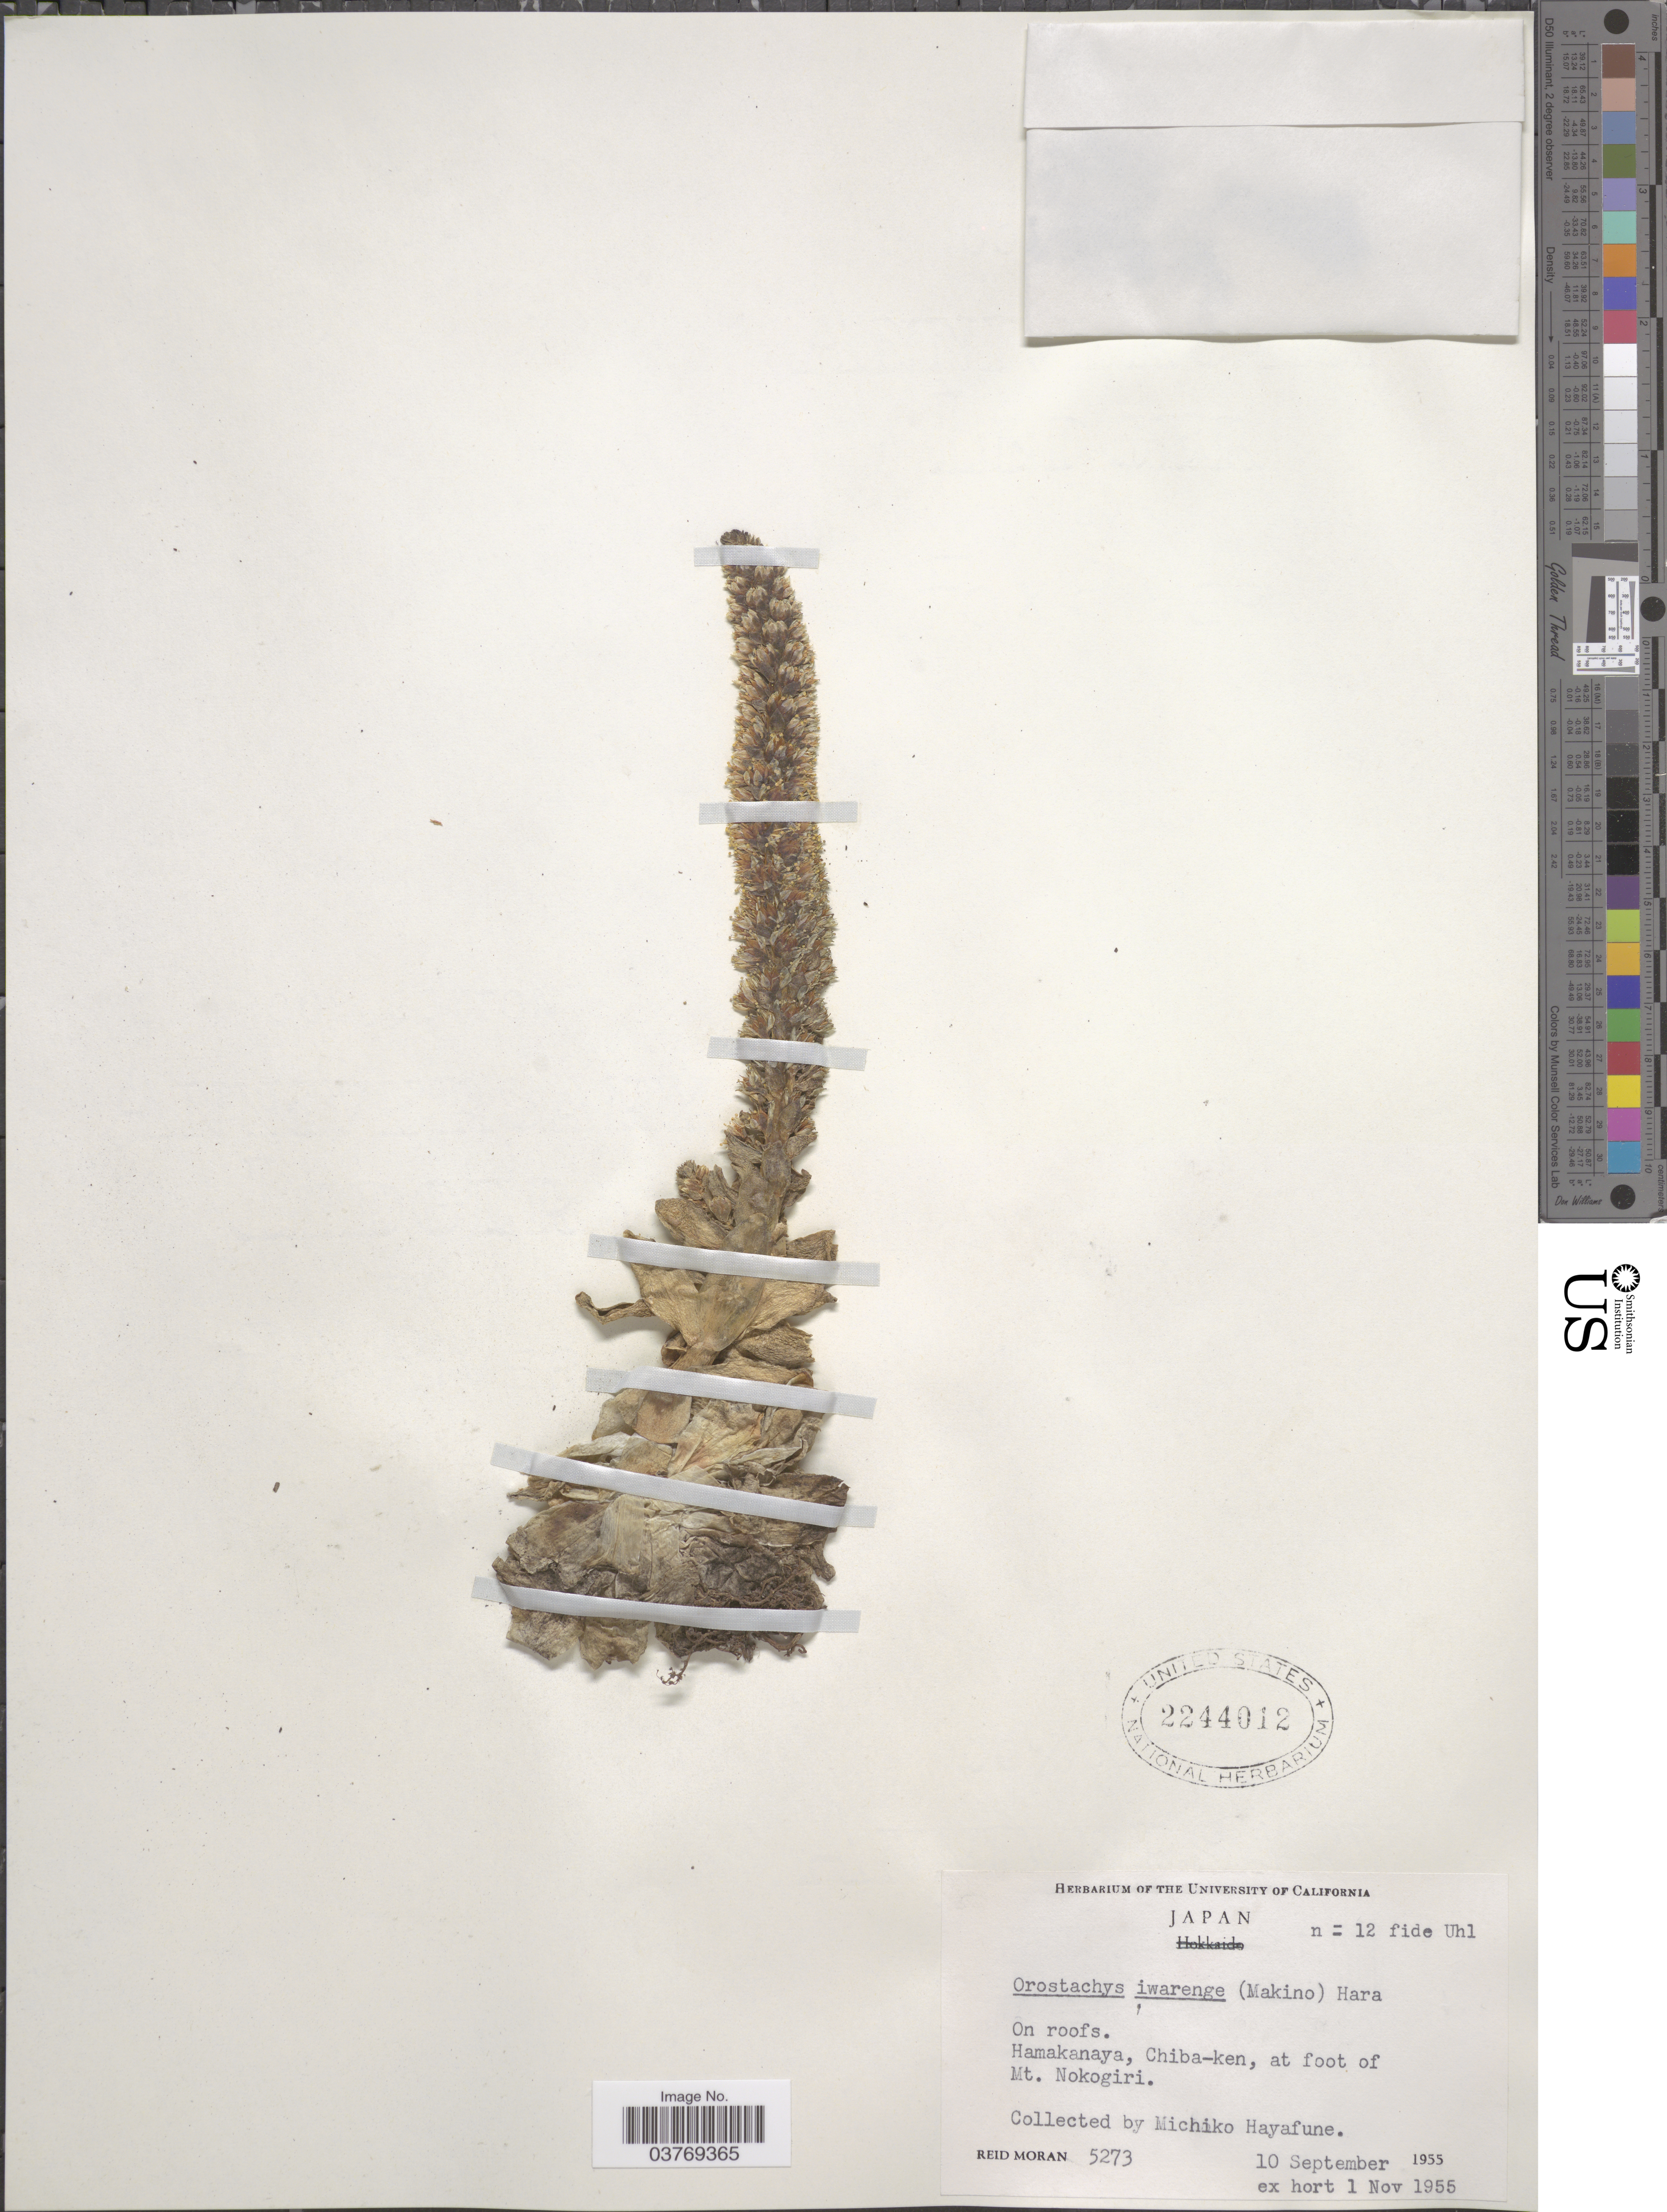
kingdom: Plantae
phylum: Tracheophyta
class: Magnoliopsida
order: Saxifragales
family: Crassulaceae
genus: Cotyledon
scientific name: Cotyledon iwarenge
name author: Makino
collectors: M. Hayafune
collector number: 5273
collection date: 1955-11-01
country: Japan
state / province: Tiba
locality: Hamakanaya, Chiba-ken, at foot of Mt. Nokogiri.?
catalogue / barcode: US 2244012